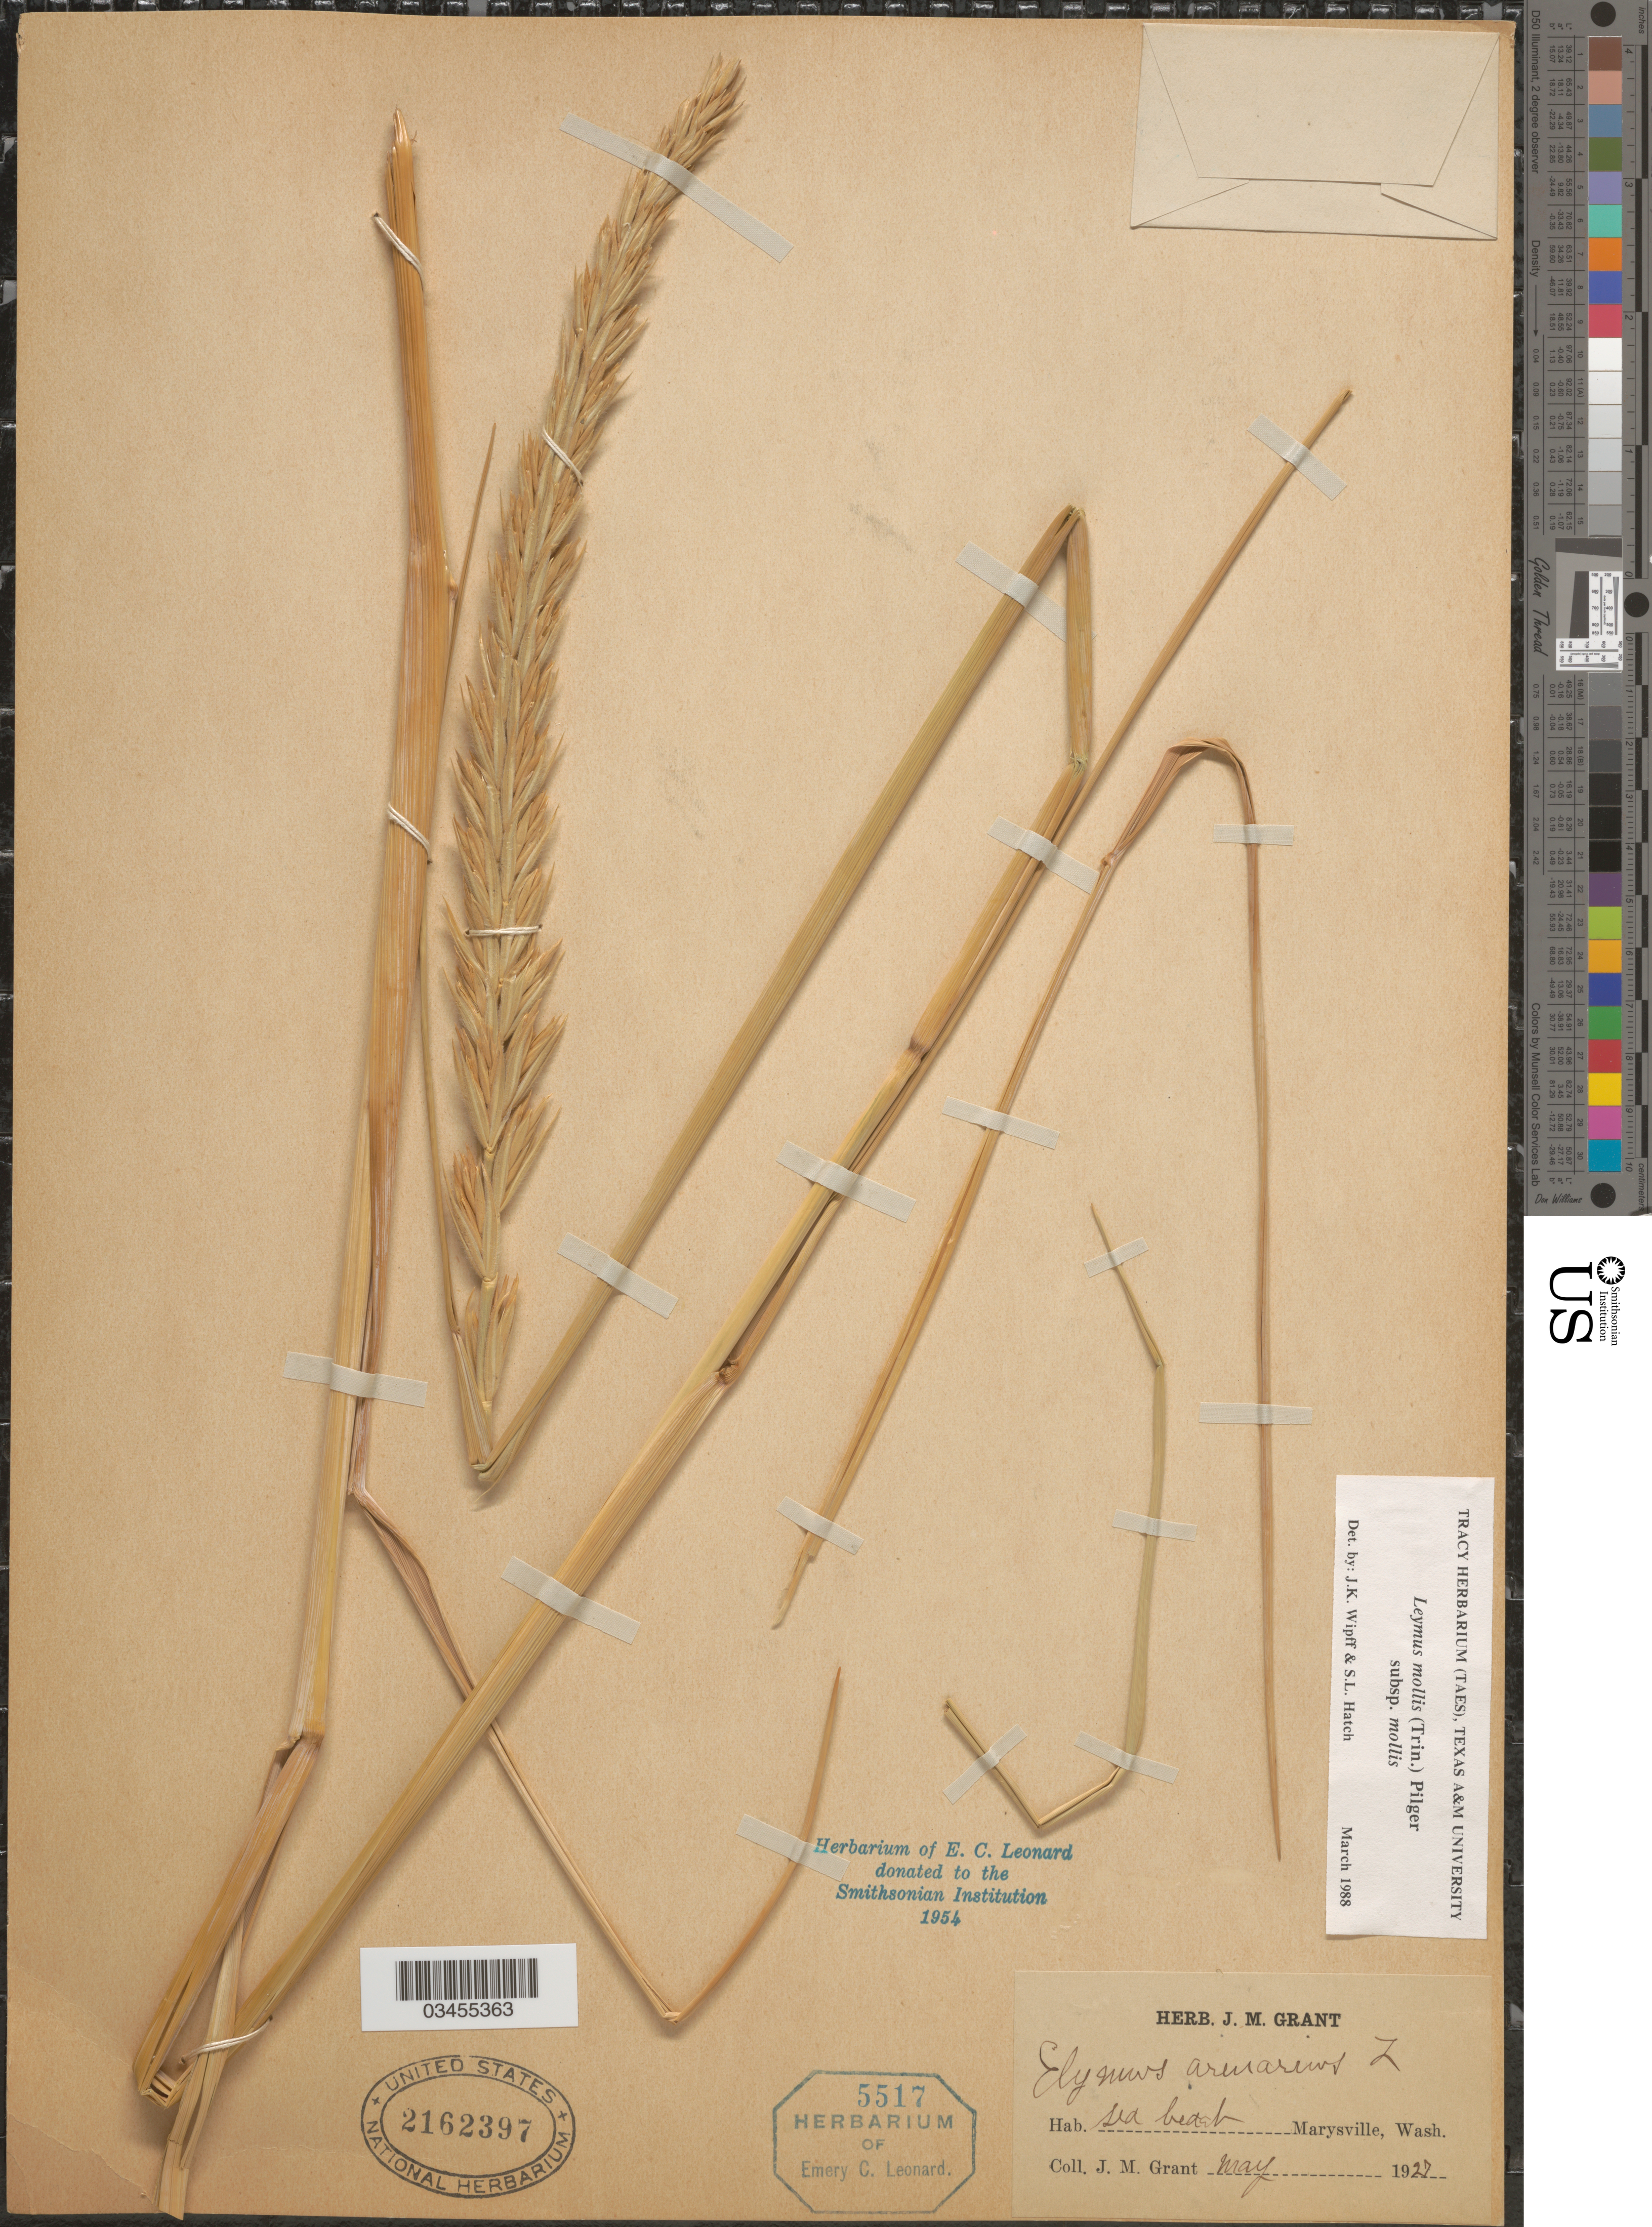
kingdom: Plantae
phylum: Tracheophyta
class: Liliopsida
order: Poales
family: Poaceae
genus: Leymus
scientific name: Leymus mollis subsp. mollis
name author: (Trin.) Pilg.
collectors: J. M. Grant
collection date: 1927-05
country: United States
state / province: Washington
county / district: Snohomish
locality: Sea beach Marysville.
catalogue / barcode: US 2162397